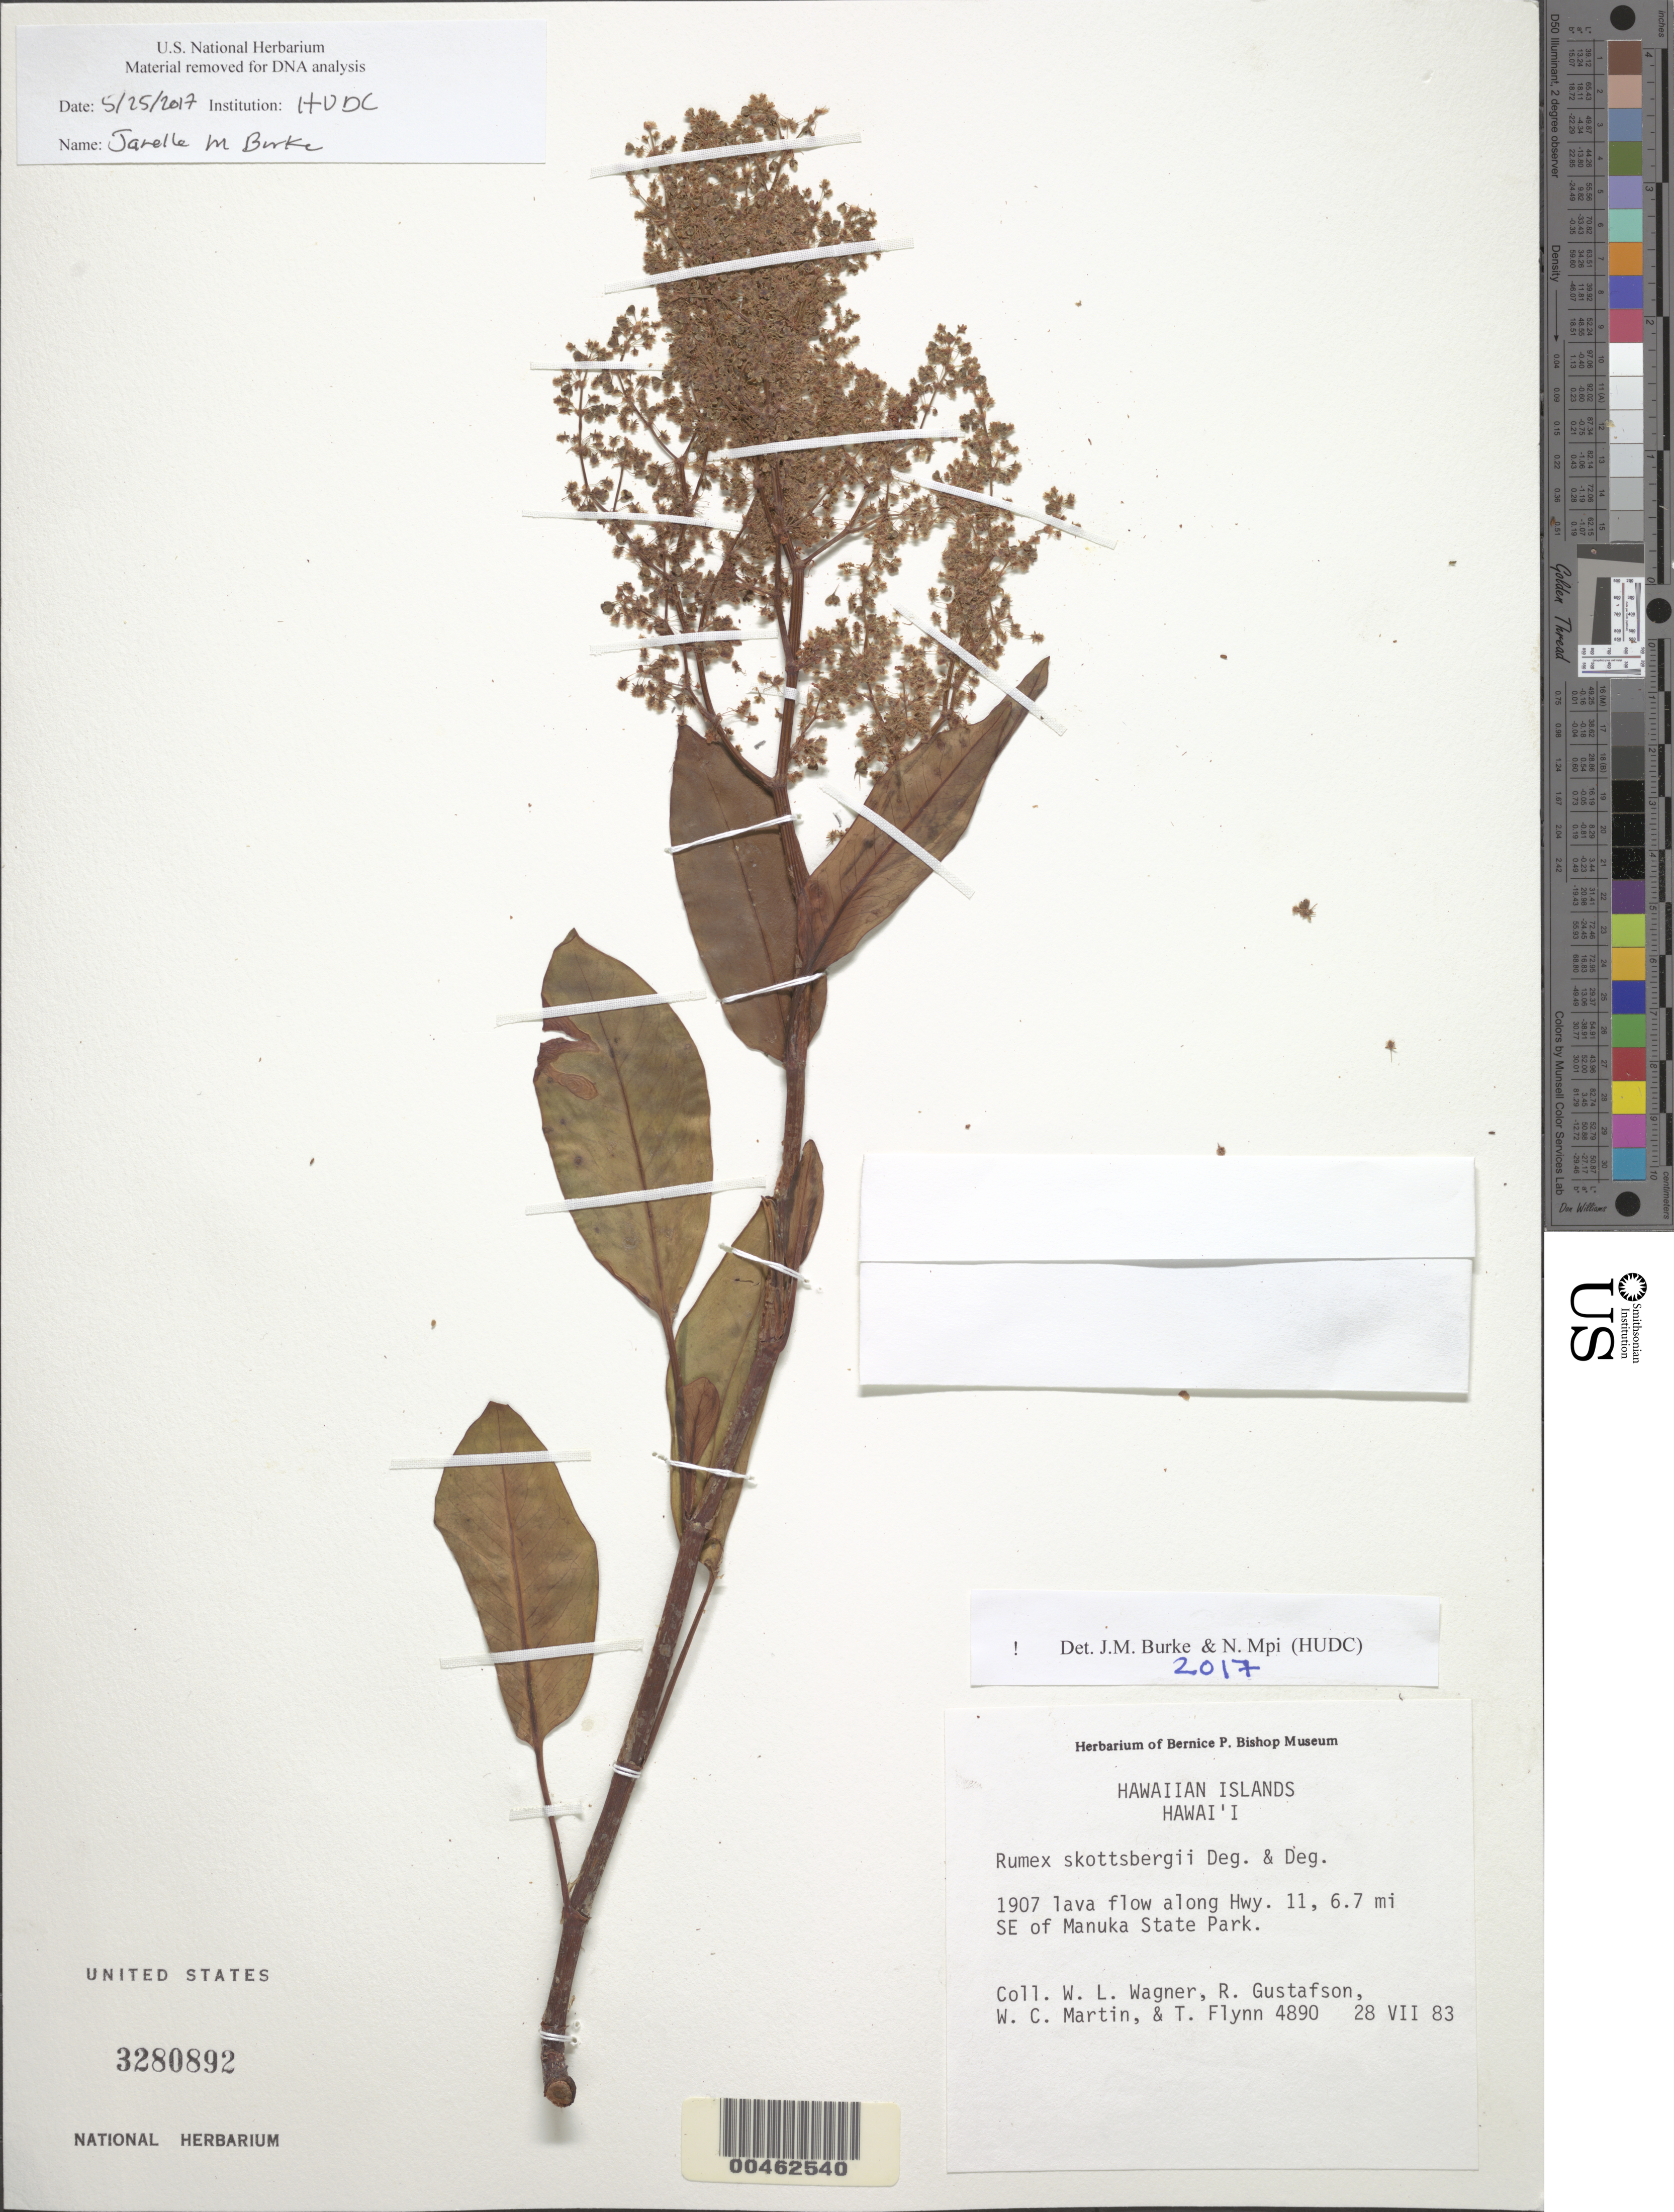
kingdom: Plantae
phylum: Tracheophyta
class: Magnoliopsida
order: Caryophyllales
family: Polygonaceae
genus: Rumex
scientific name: Rumex skottsbergii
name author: O. Deg. & I. Deg.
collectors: W. L. Wagner, R. Gustafson, W. C. Martin & T. W. Flynn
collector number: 4890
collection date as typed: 28 Jul 1983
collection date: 1983-07-28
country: United States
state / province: Hawaii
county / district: Hawaii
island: Hawaii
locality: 1907 lava flow along Hwy. 11, 6.7 mi SE of Manuka State Park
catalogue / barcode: US 3280892